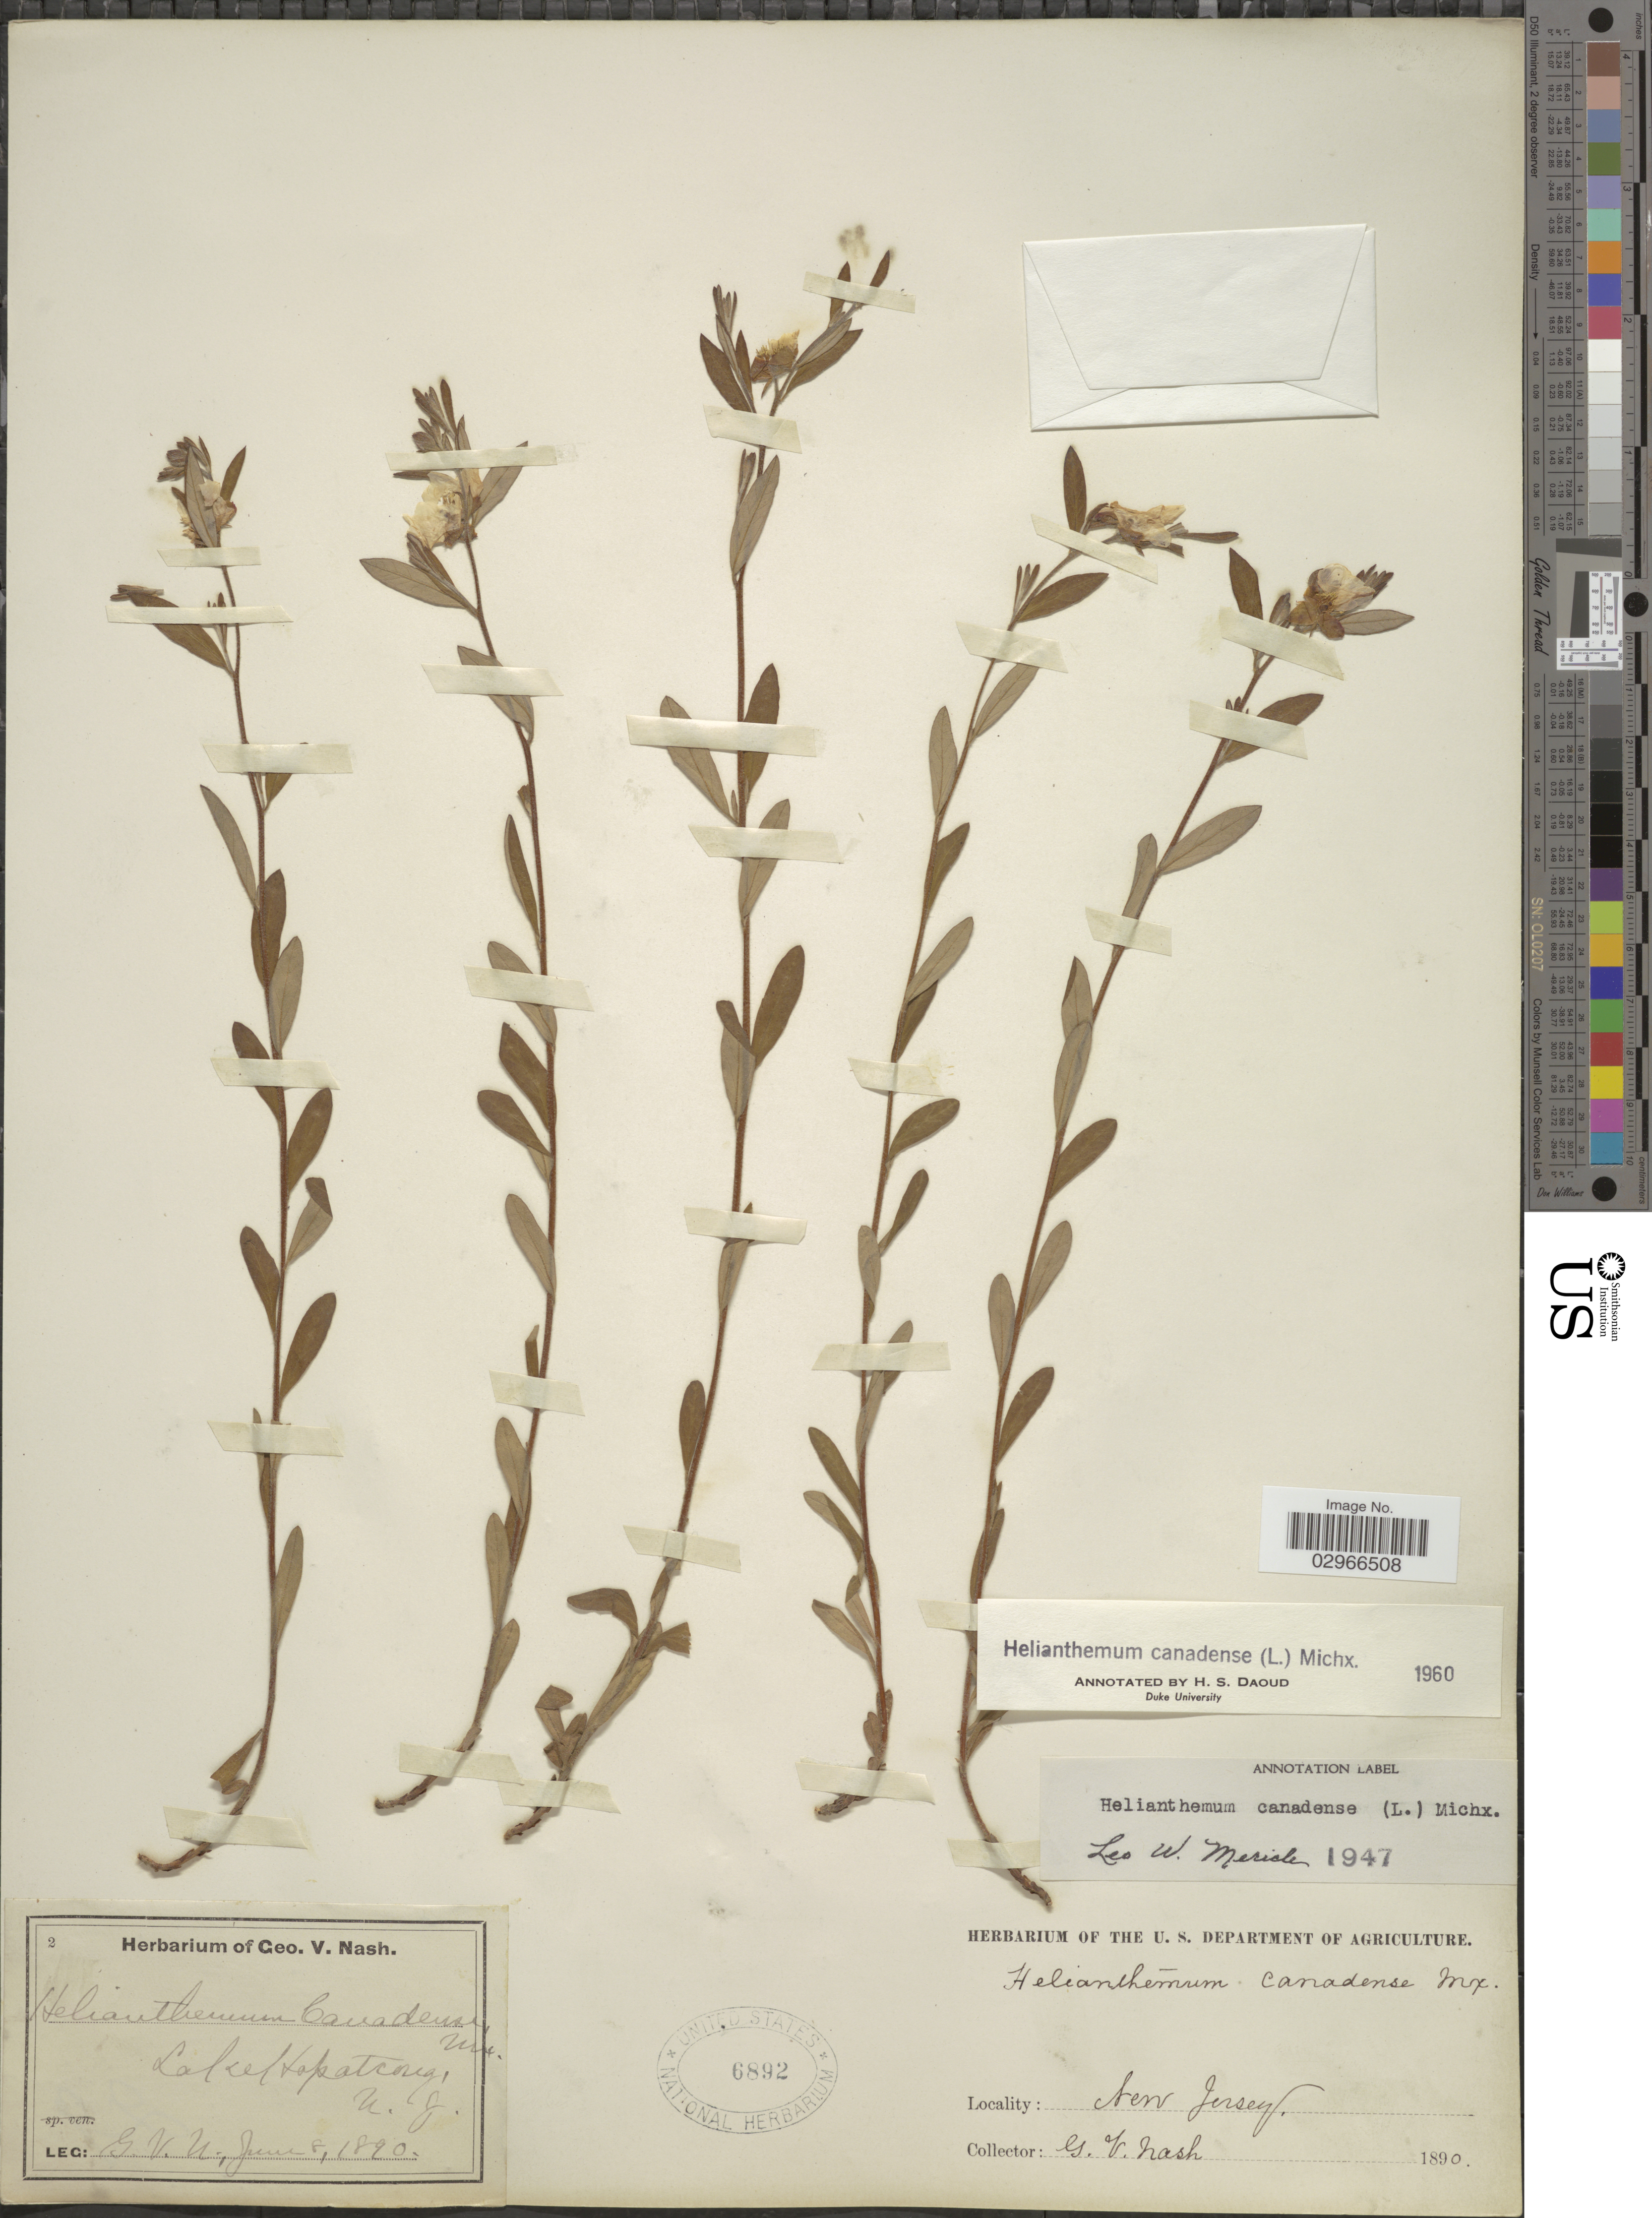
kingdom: Plantae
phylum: Tracheophyta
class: Magnoliopsida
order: Malvales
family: Cistaceae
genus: Helianthemum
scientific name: Helianthemum canadense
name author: (L.) Michx.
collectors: G. V. Nash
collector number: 2?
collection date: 1890-06-08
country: United States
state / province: New Jersey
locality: Lake Hopatcong, N. J.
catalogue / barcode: US 6892